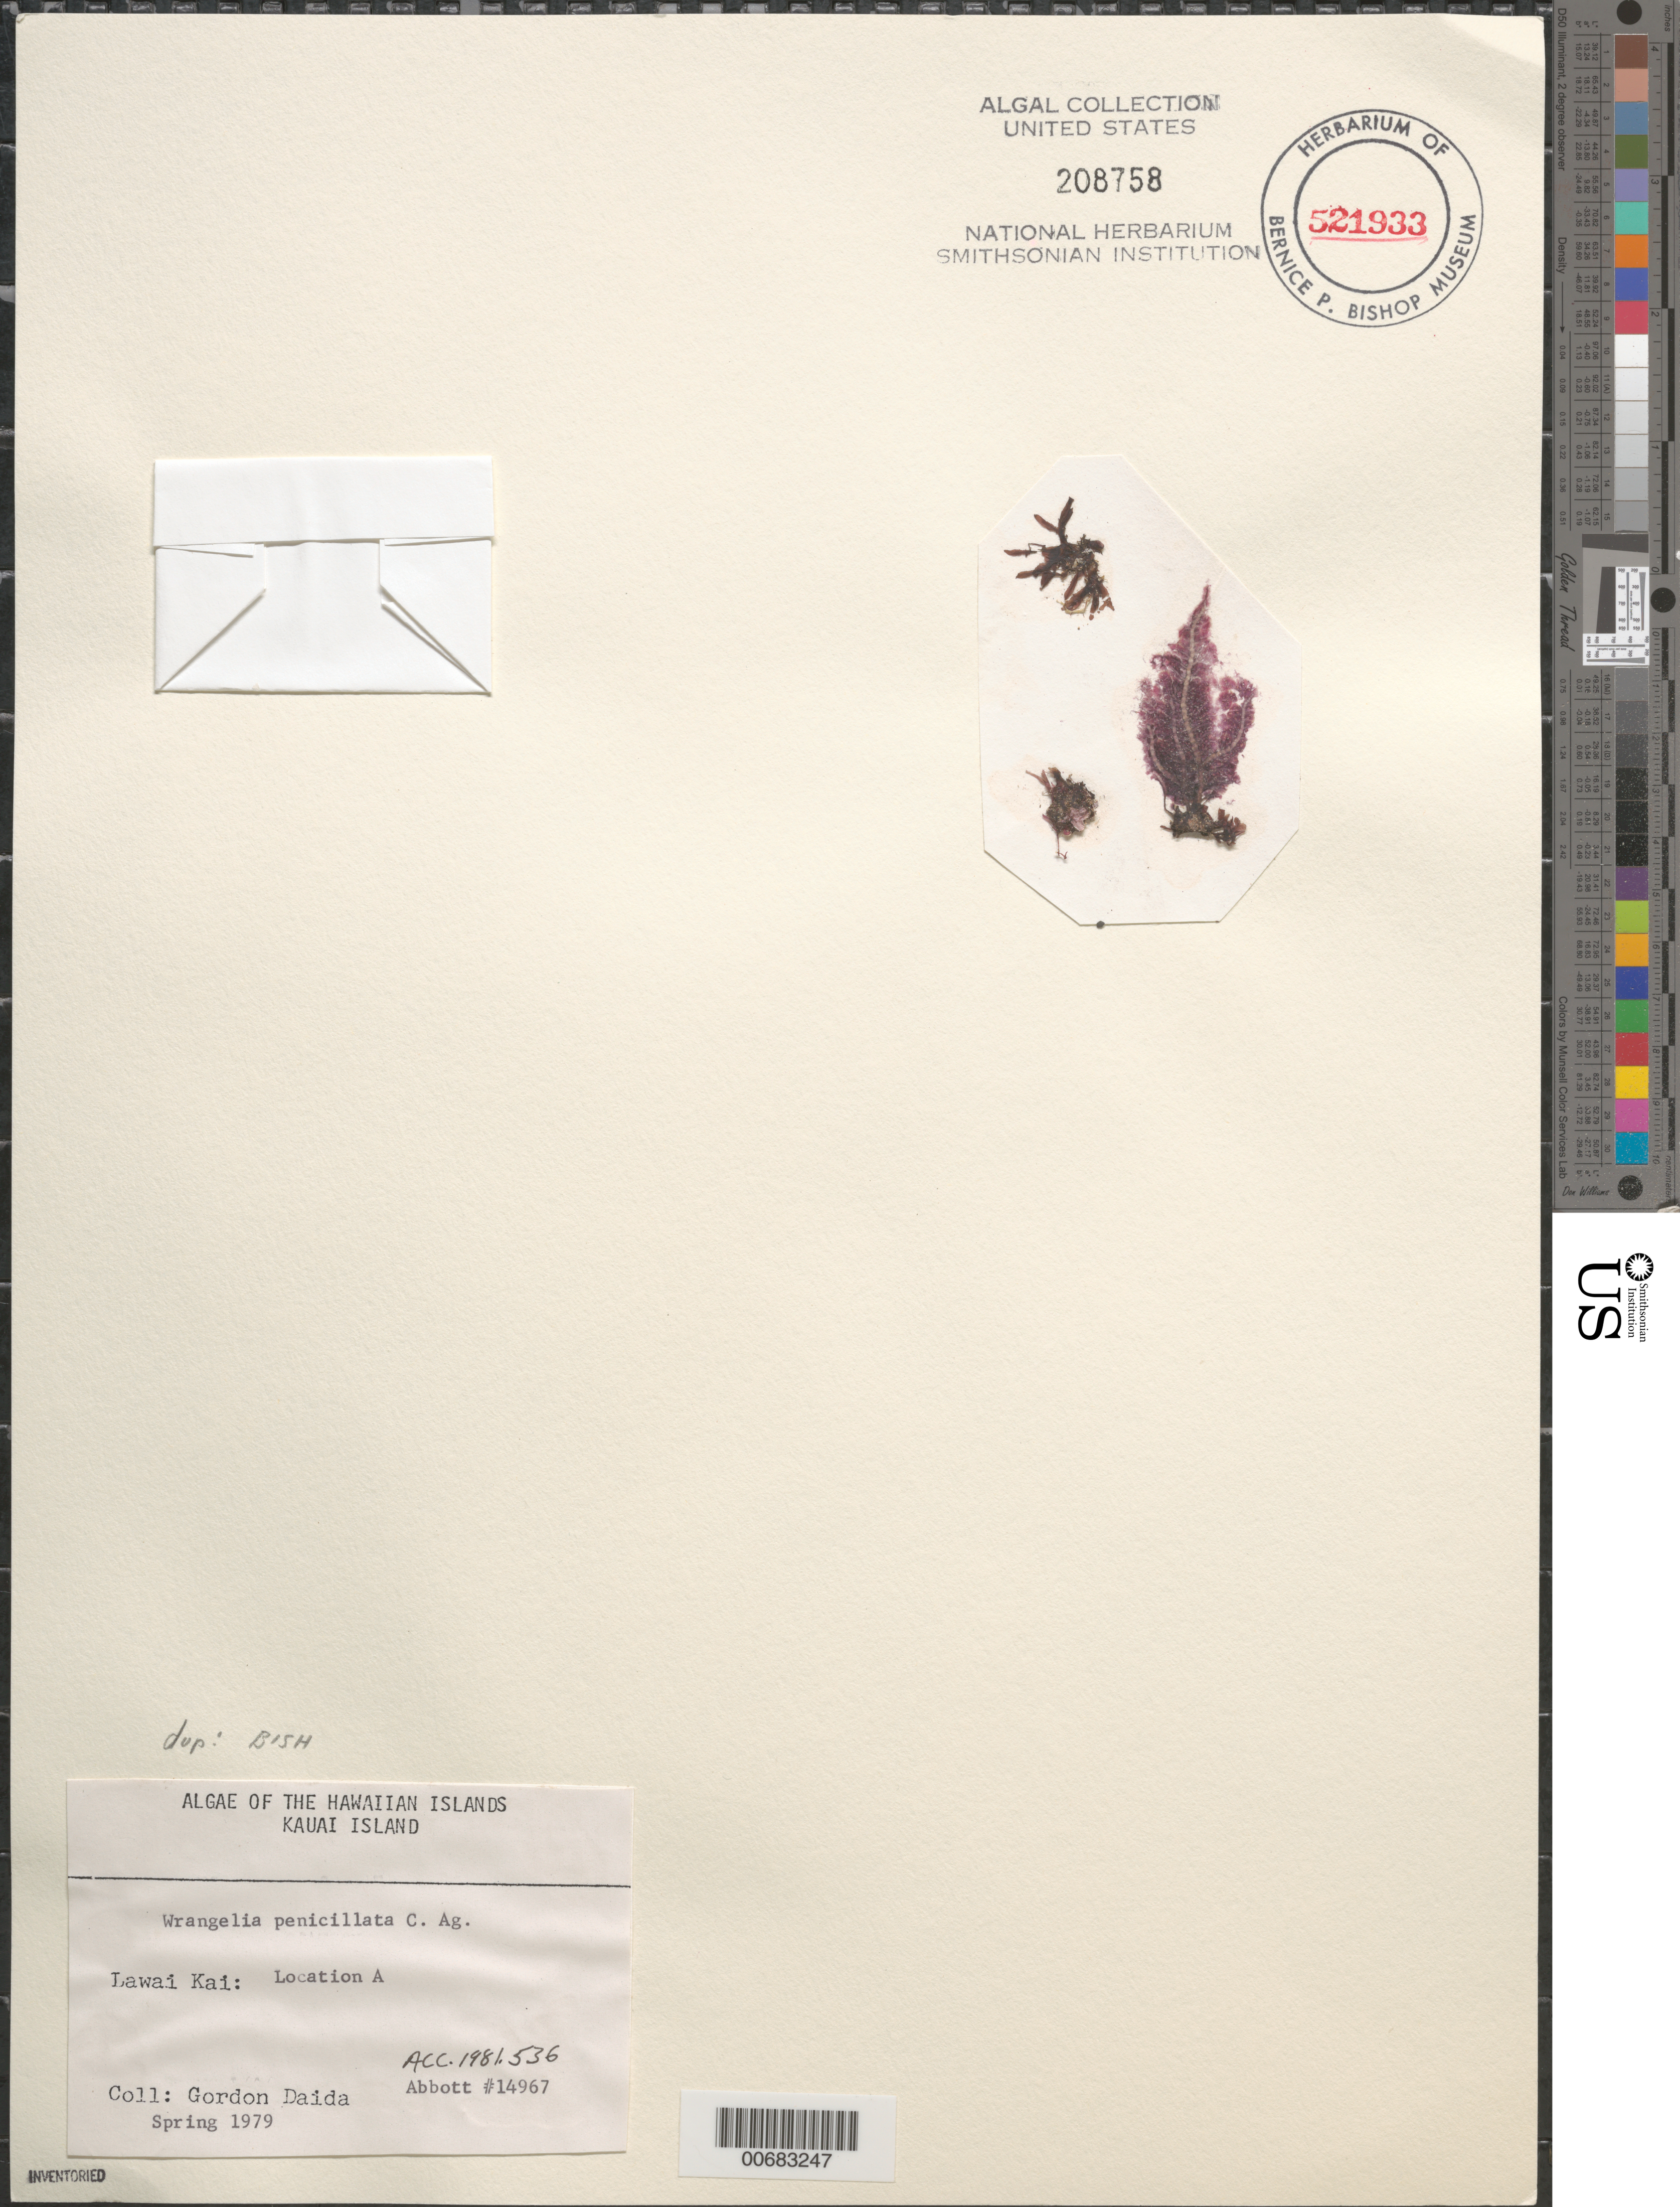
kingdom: Plantae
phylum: Rhodophyta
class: Florideophyceae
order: Ceramiales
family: Wrangeliaceae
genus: Wrangelia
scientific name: Wrangelia penicillata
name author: (C. Agardh) C. Agardh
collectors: G. Daida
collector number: IAA 14967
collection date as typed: Spr 1979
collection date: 1979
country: United States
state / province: Hawaii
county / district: Kauai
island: Kaua'i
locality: Lawai Kai, Location A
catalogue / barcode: US 208758